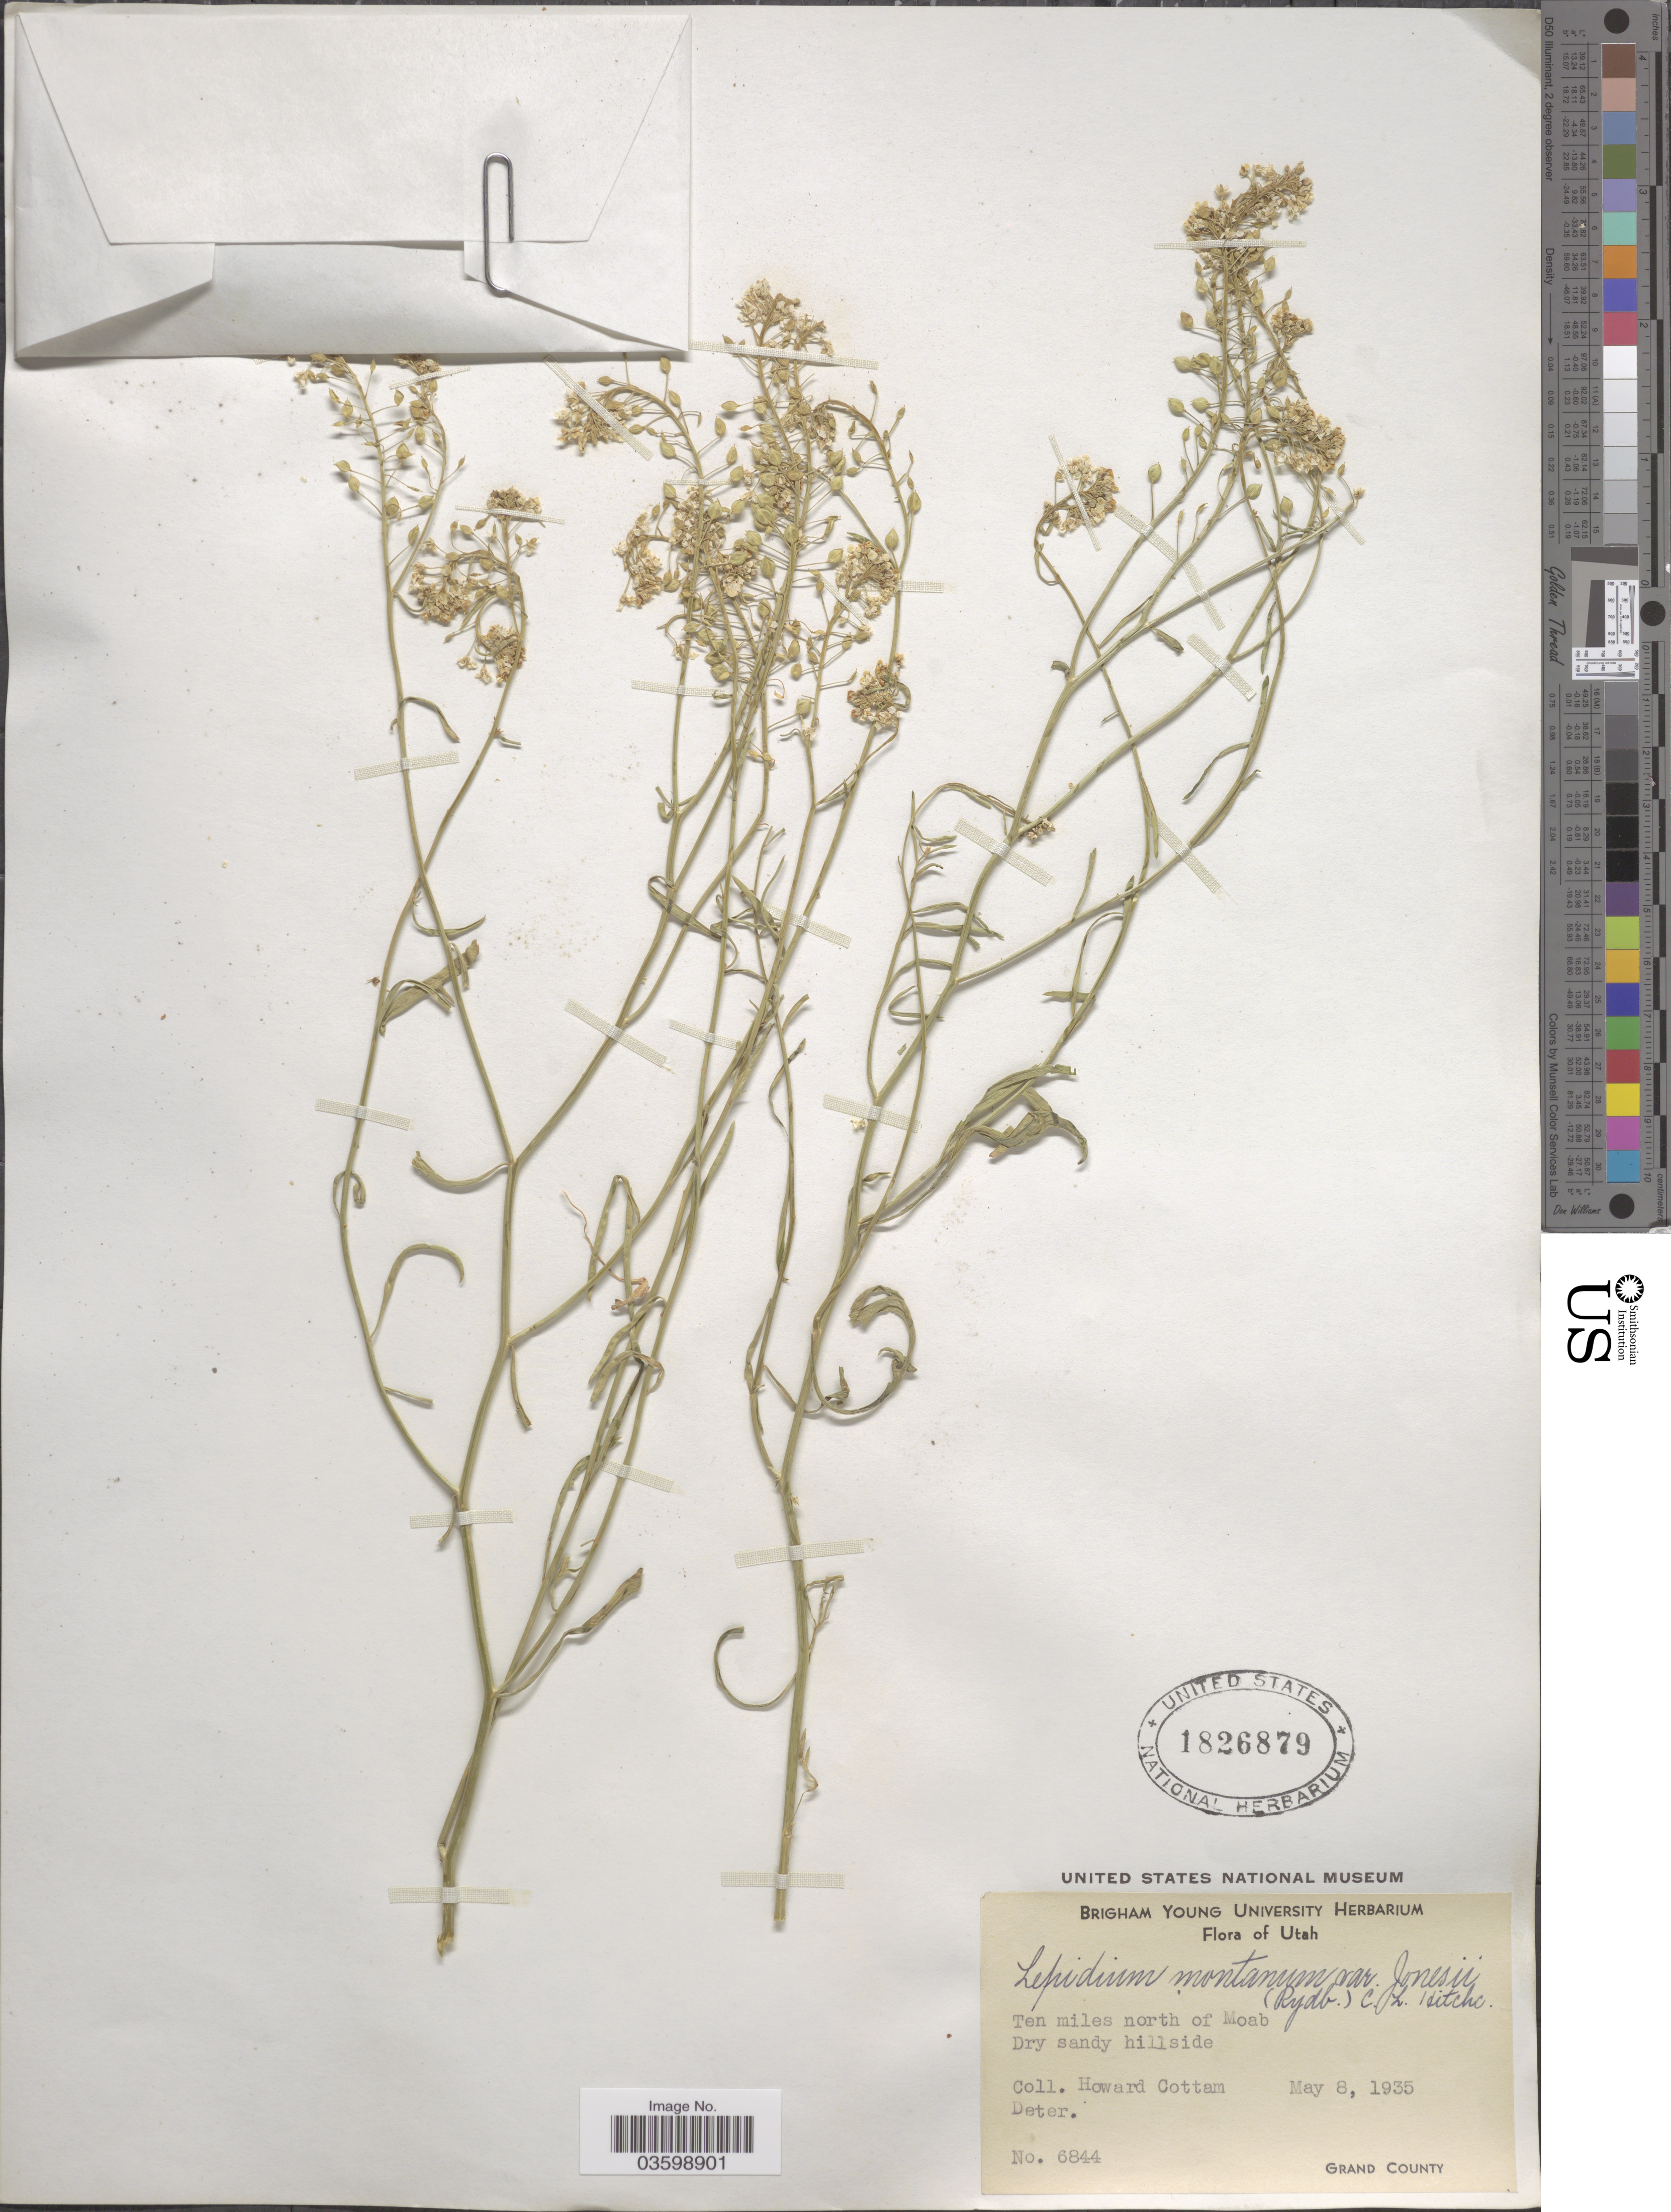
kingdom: Plantae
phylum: Tracheophyta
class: Magnoliopsida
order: Brassicales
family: Brassicaceae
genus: Lepidium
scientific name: Lepidium montanum var. jonesii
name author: (Rydb.) C.L. Hitchc.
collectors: H. Cottam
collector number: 6844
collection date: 1935-05-08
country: United States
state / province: Utah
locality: Ten miles north of Moab, Grand County.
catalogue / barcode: US 1826879